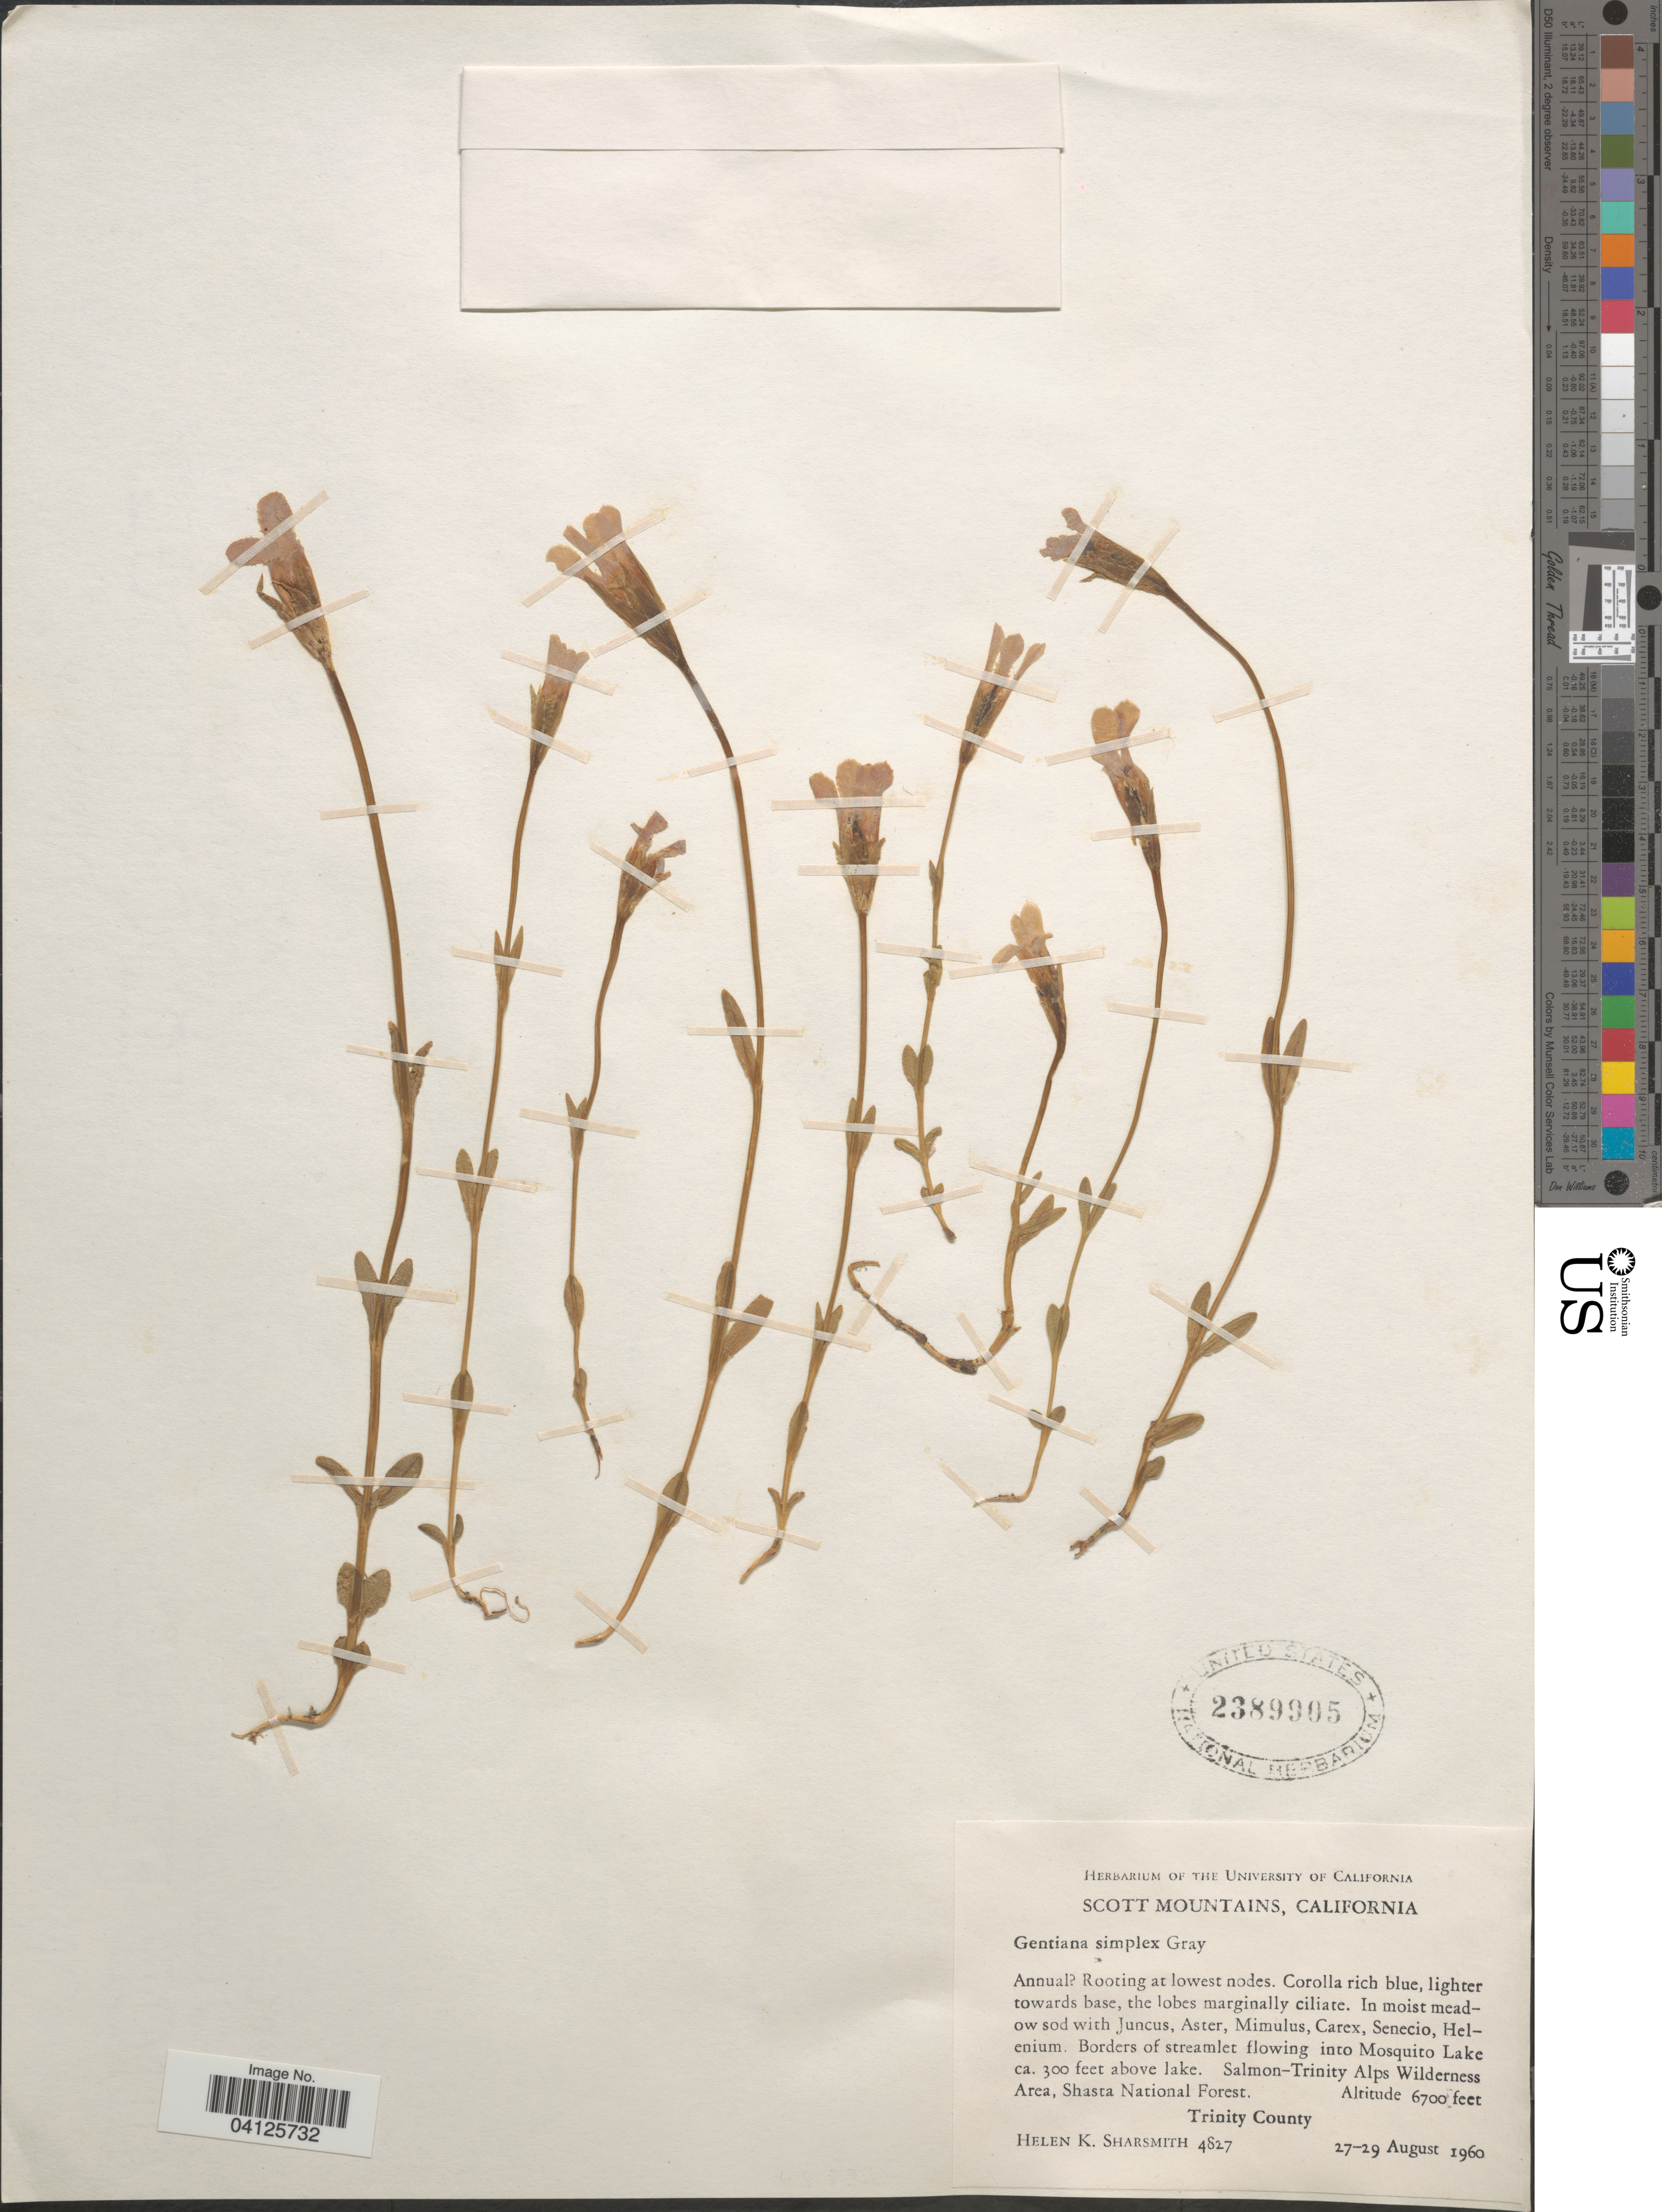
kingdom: Plantae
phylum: Tracheophyta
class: Magnoliopsida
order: Gentianales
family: Gentianaceae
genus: Gentiana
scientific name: Gentiana simplex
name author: A. Gray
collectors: H. Sharsmith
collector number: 4827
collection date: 1960-08-27/1960-08-29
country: United States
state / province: California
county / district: Trinity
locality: Scott Mountains. Borders of streamlet flowing into Mosquito Lake ca. 300 feet above lake. Salmon-Trinity Alps Wilderness Area, Shasta National Forest. Trinity County.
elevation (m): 2042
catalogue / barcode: US 2389905